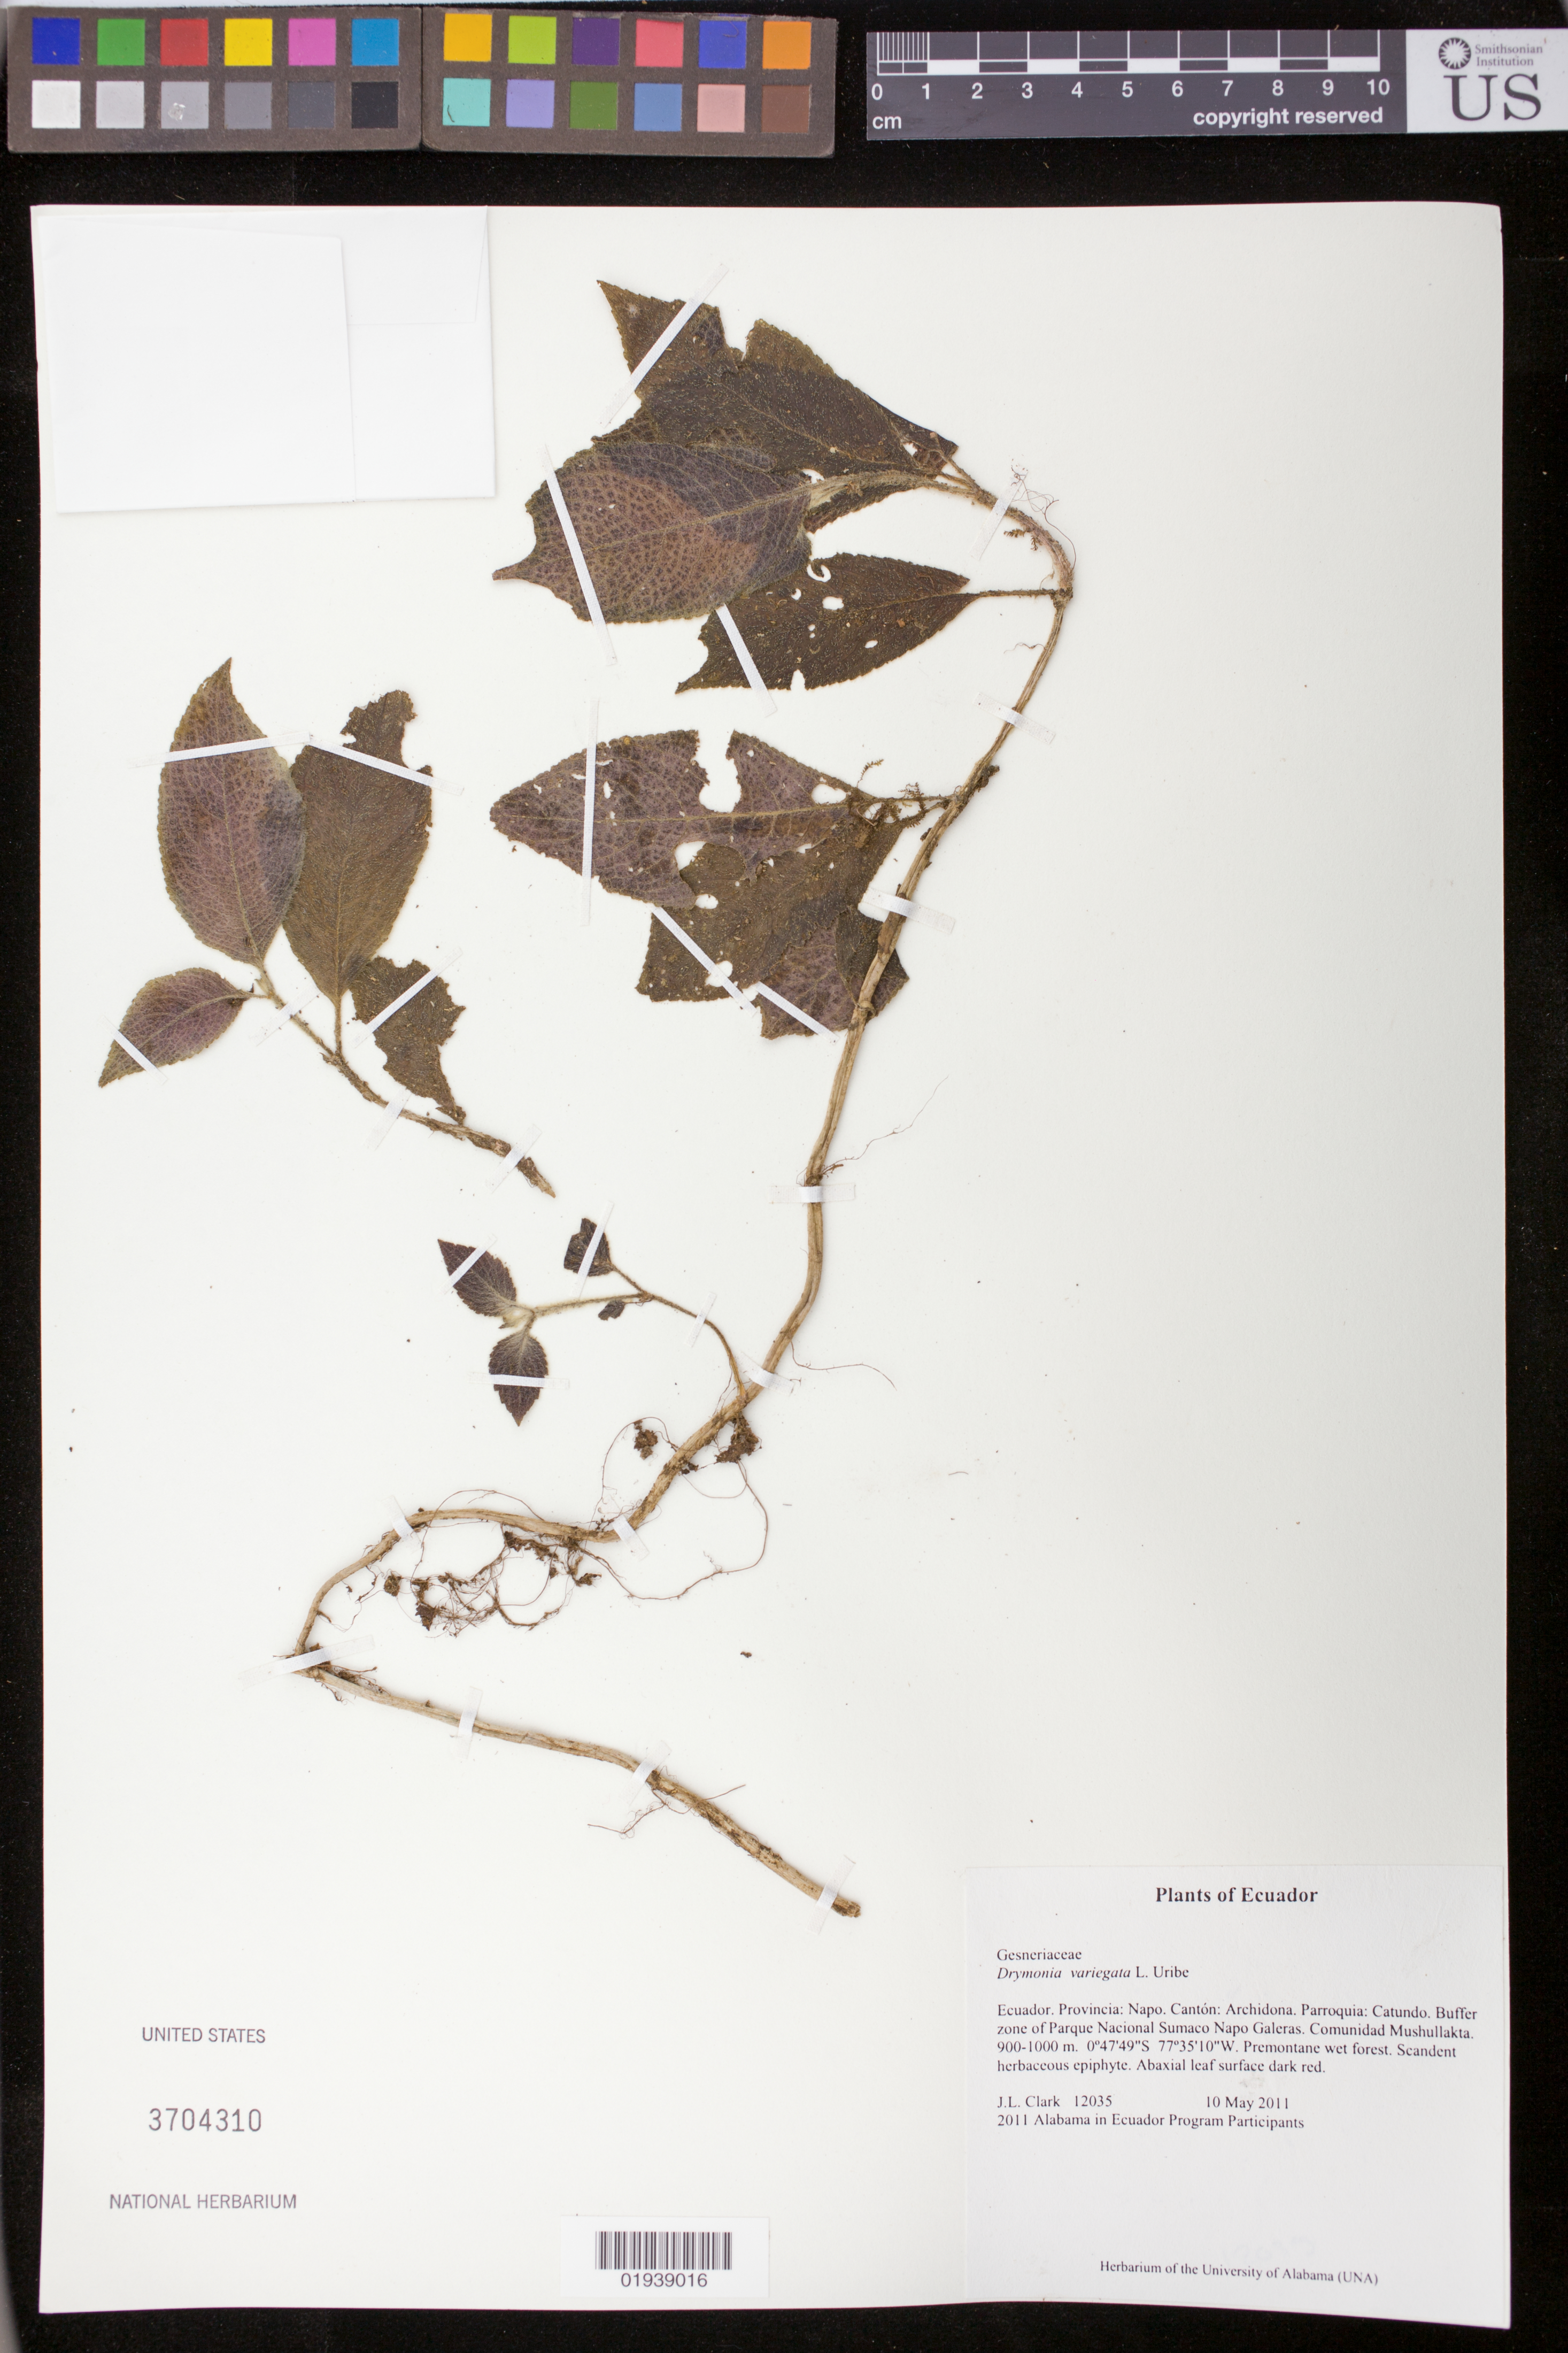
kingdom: Plantae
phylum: Tracheophyta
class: Magnoliopsida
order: Lamiales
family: Gesneriaceae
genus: Drymonia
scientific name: Drymonia variegata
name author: L. Uribe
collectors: J. L. Clark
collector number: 12035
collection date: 2011-05-10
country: Ecuador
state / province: Napo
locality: Canton Archidona, Parroquia Catundo, Buffer zone of Parque National Sumaco Napo Galeras. Communidad Mushullakta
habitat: Premontane wet forest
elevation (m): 900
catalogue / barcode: US 3704310